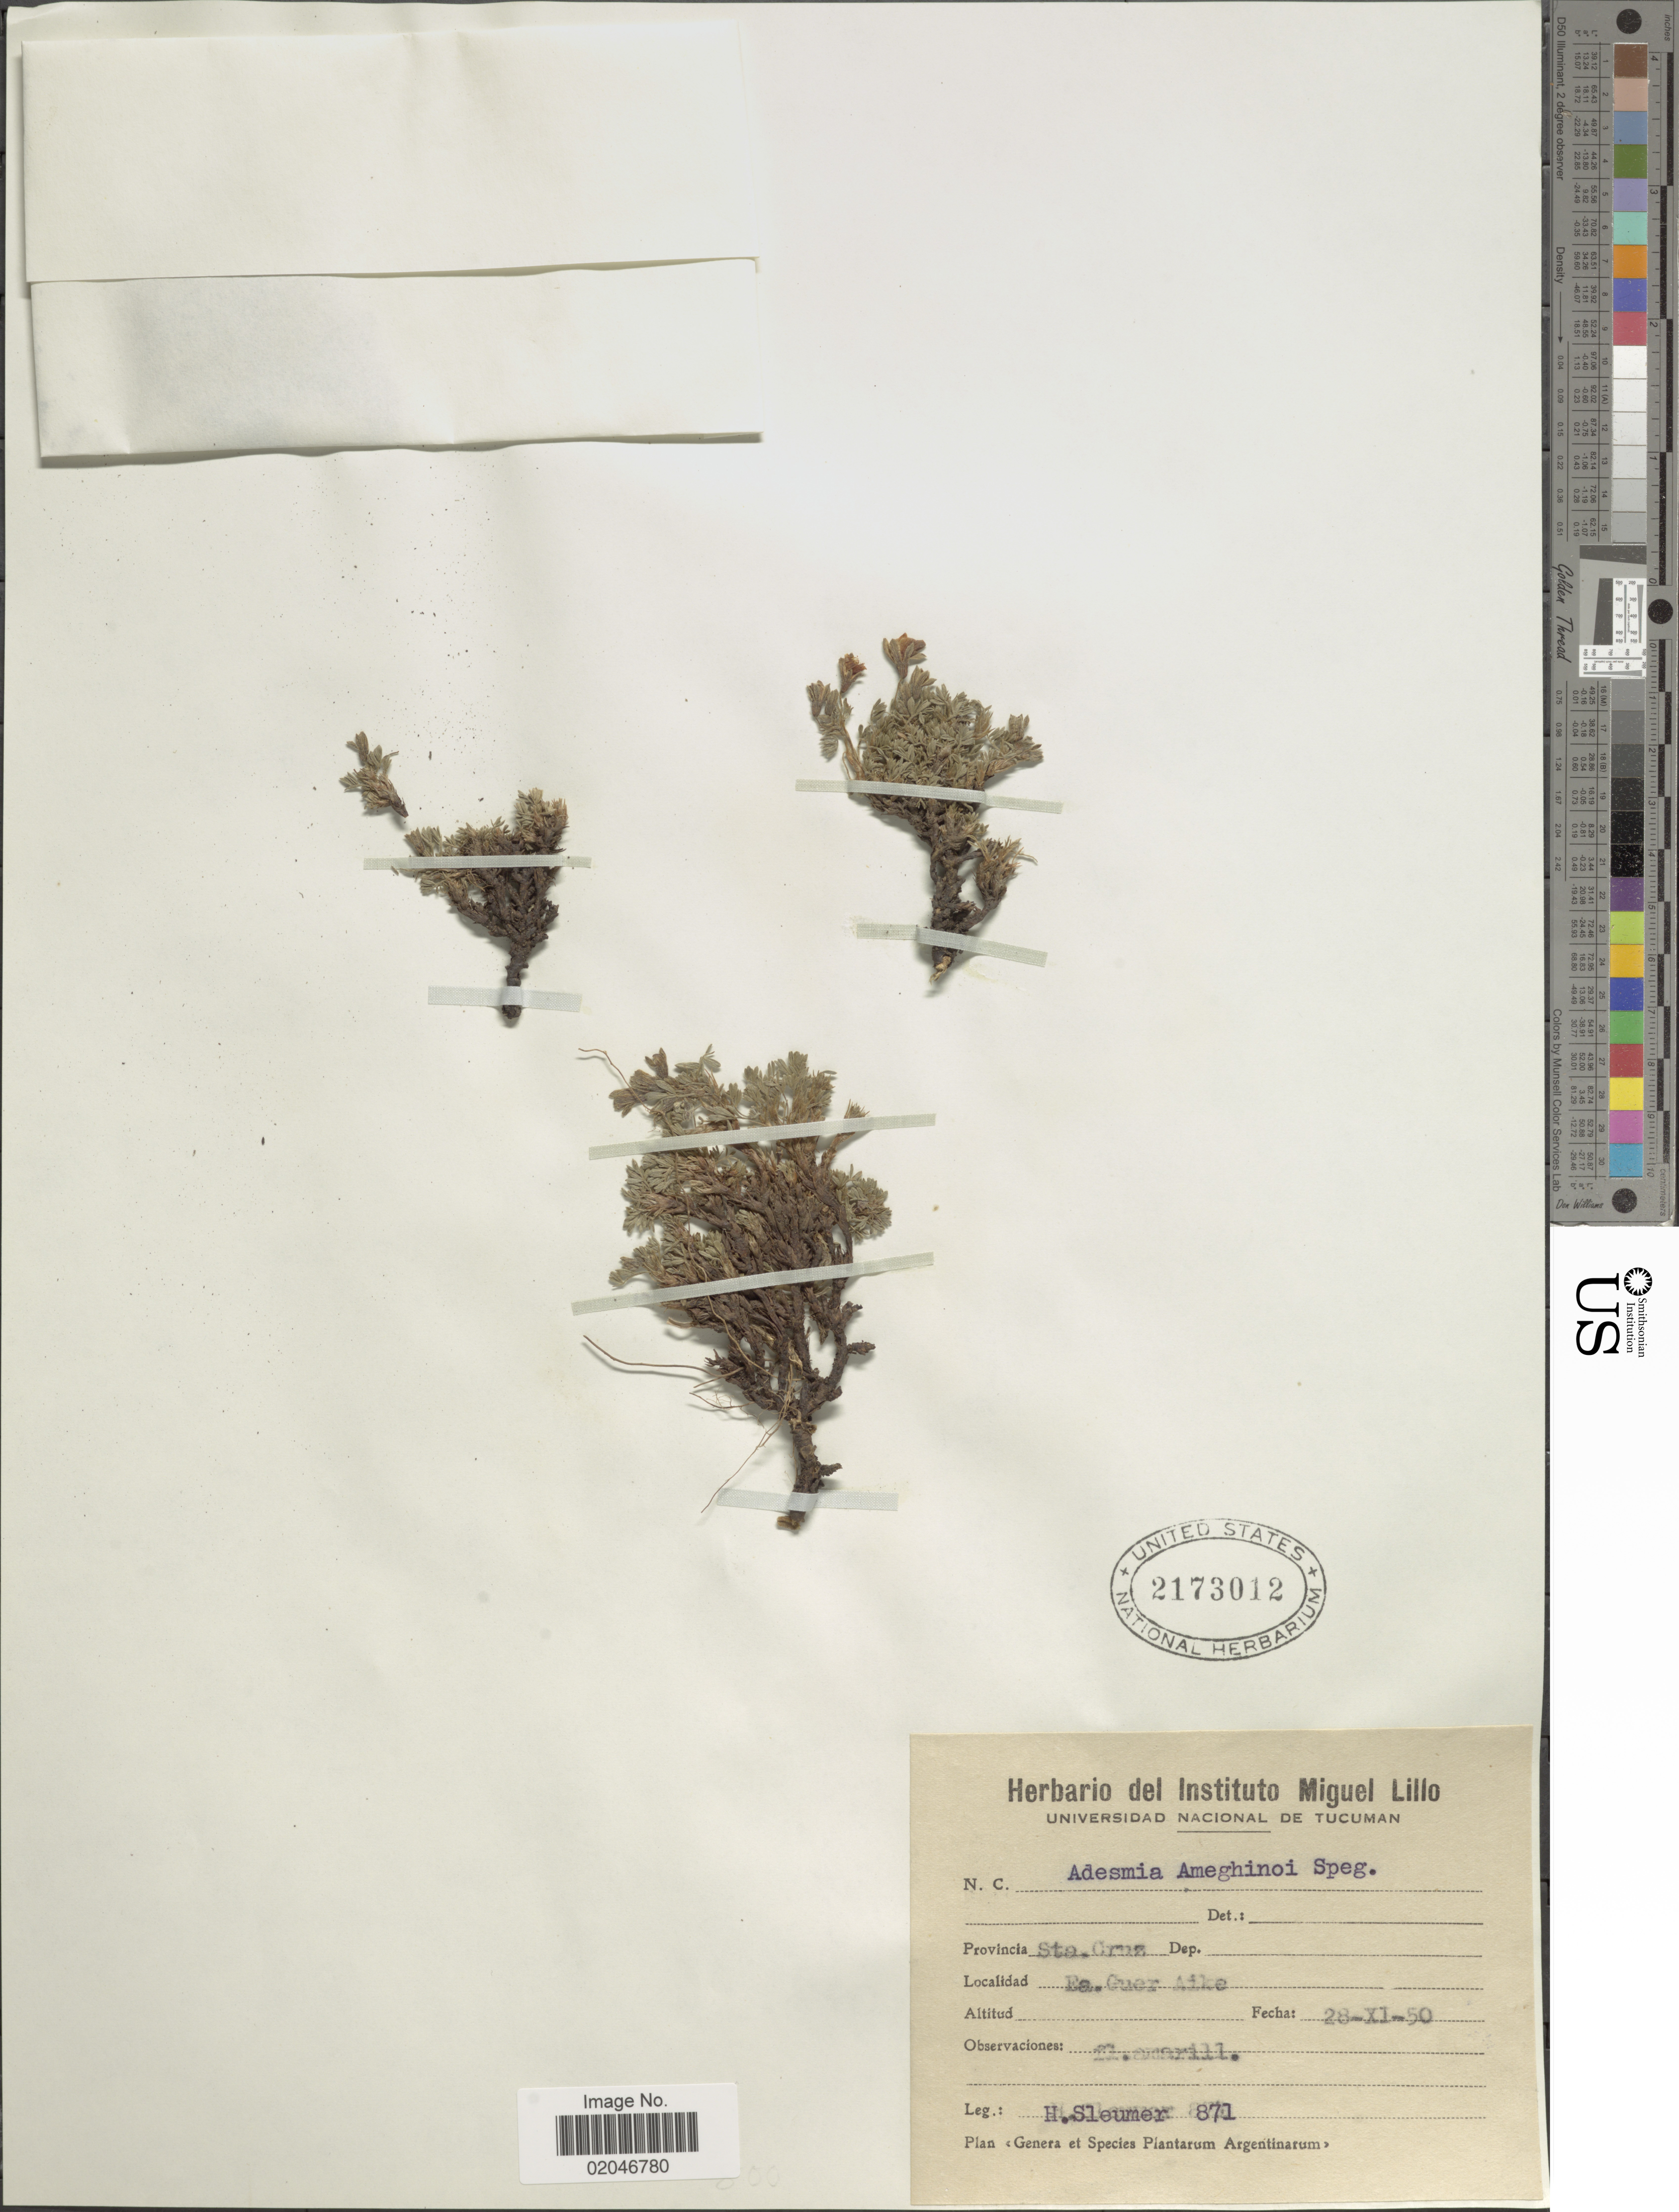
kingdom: Plantae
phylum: Tracheophyta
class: Magnoliopsida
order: Fabales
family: Fabaceae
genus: Adesmia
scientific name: Adesmia ameghinoi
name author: Speg.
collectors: H. O. Sleumer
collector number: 871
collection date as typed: Transcribed d/m/y: 28/11/50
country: Argentina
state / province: Santa Cruz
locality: Ea. Guer Aike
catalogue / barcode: US 2173012